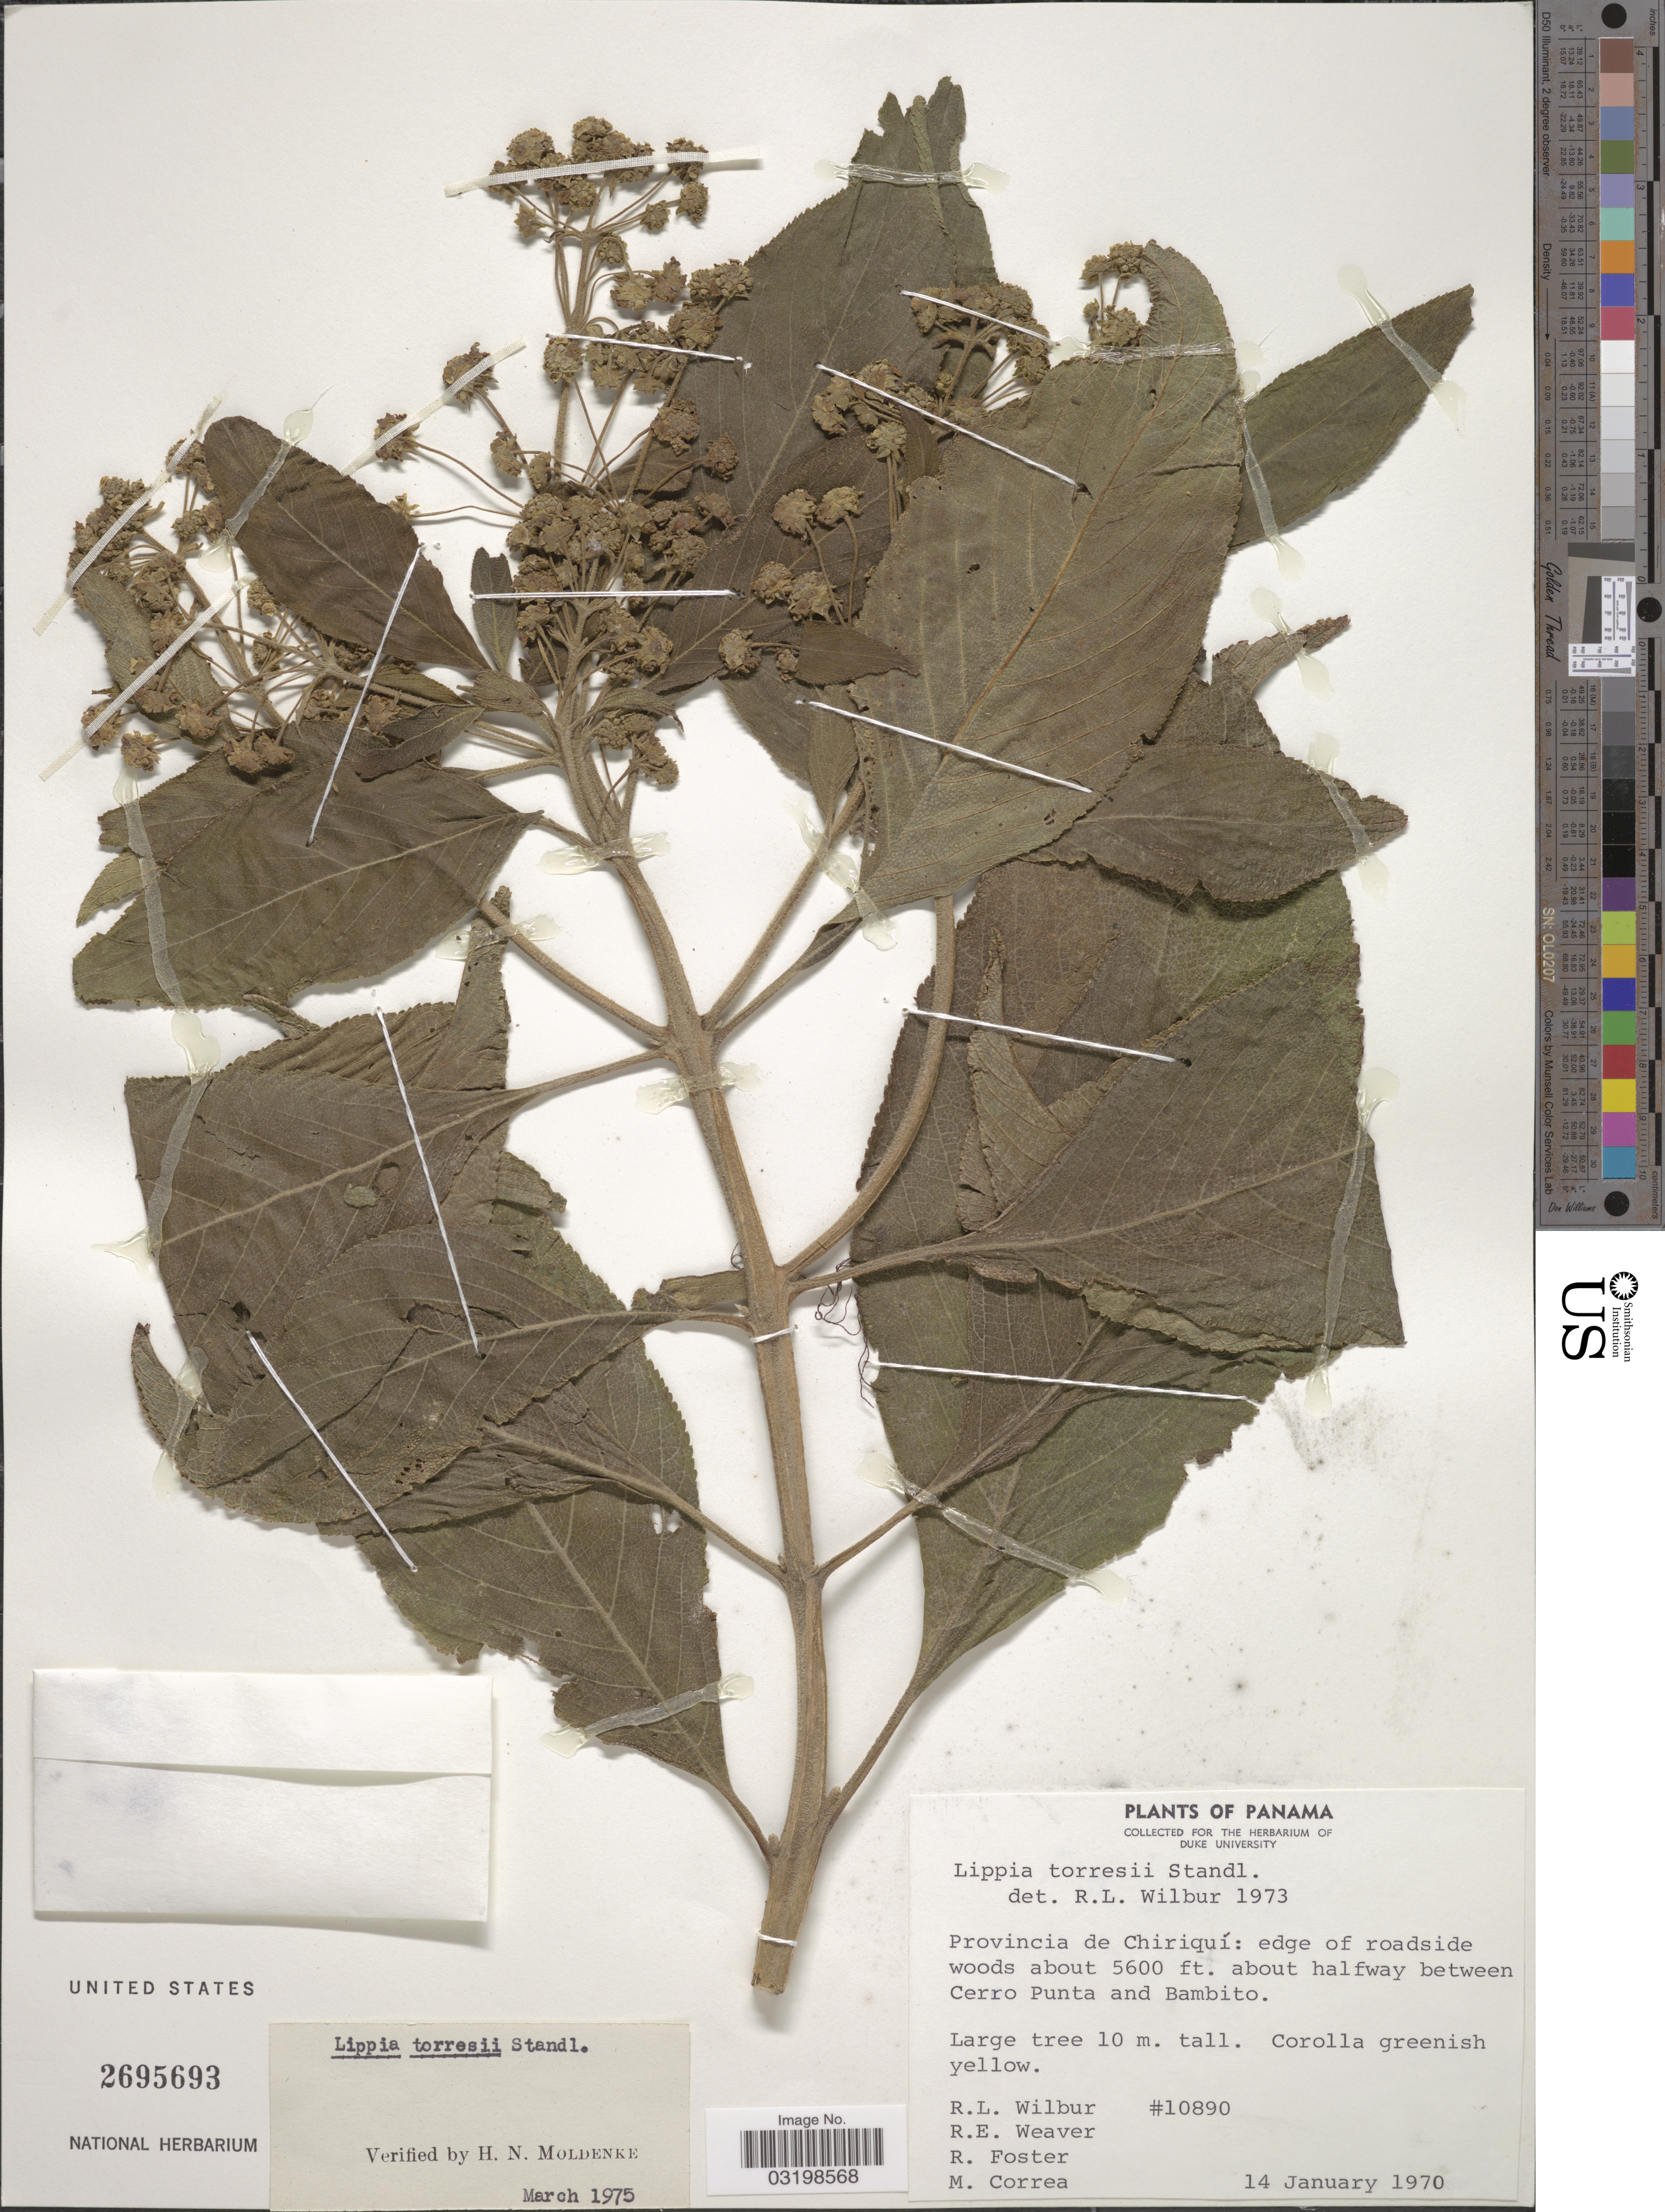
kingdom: Plantae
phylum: Tracheophyta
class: Magnoliopsida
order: Lamiales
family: Verbenaceae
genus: Lippia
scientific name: Lippia umbellata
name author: Cav.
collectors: R. L. Wilbur, R. E. Weaver, R. Foster & M. Correa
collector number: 10890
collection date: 1970-01-14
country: Panama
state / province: Chiriqui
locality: Edge of roadside woods about 5600 ft. about halfway between Cerro Punta and Bambito.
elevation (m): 1707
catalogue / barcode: US 2695693